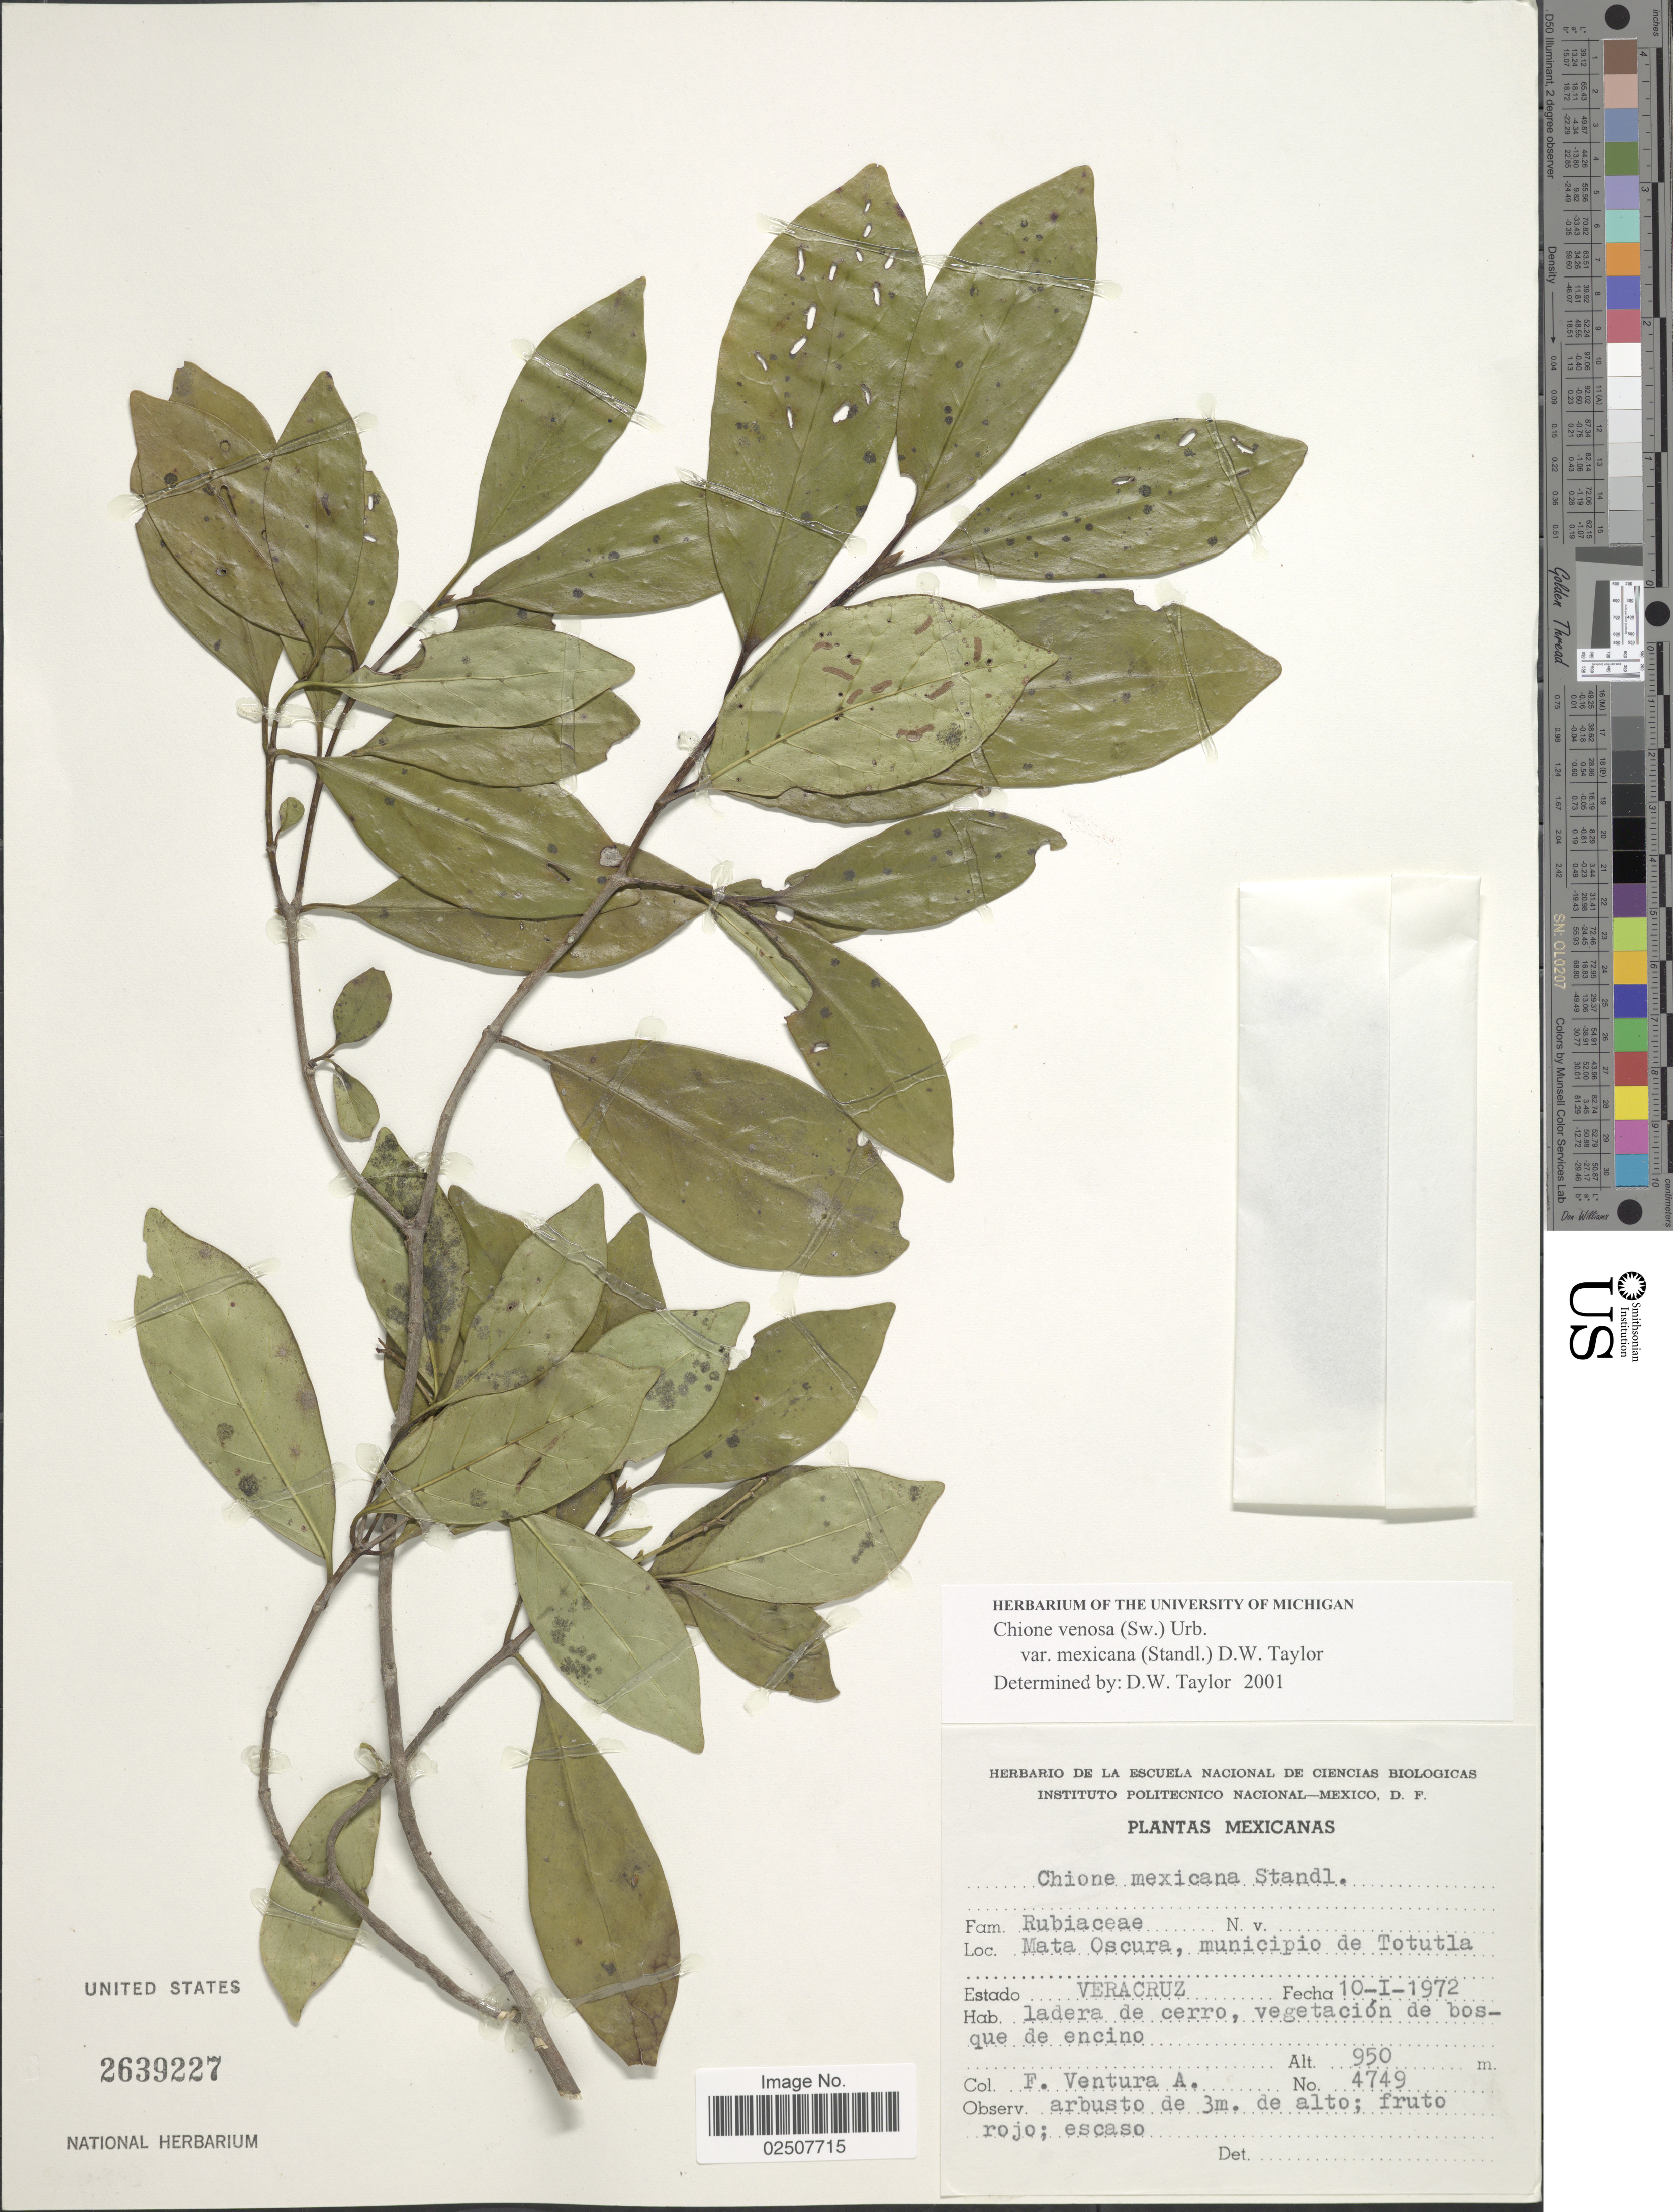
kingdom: Plantae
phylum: Tracheophyta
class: Magnoliopsida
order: Gentianales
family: Rubiaceae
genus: Chione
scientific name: Chione venosa var. mexicana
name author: (Sw.) Urb.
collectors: F. Ventura A.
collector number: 4749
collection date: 1972-01-10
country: Mexico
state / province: Veracruz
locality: Mata Oscura, municipio de Totutla, Veracruz, ladera de cerro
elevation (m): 950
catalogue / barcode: US 2639227